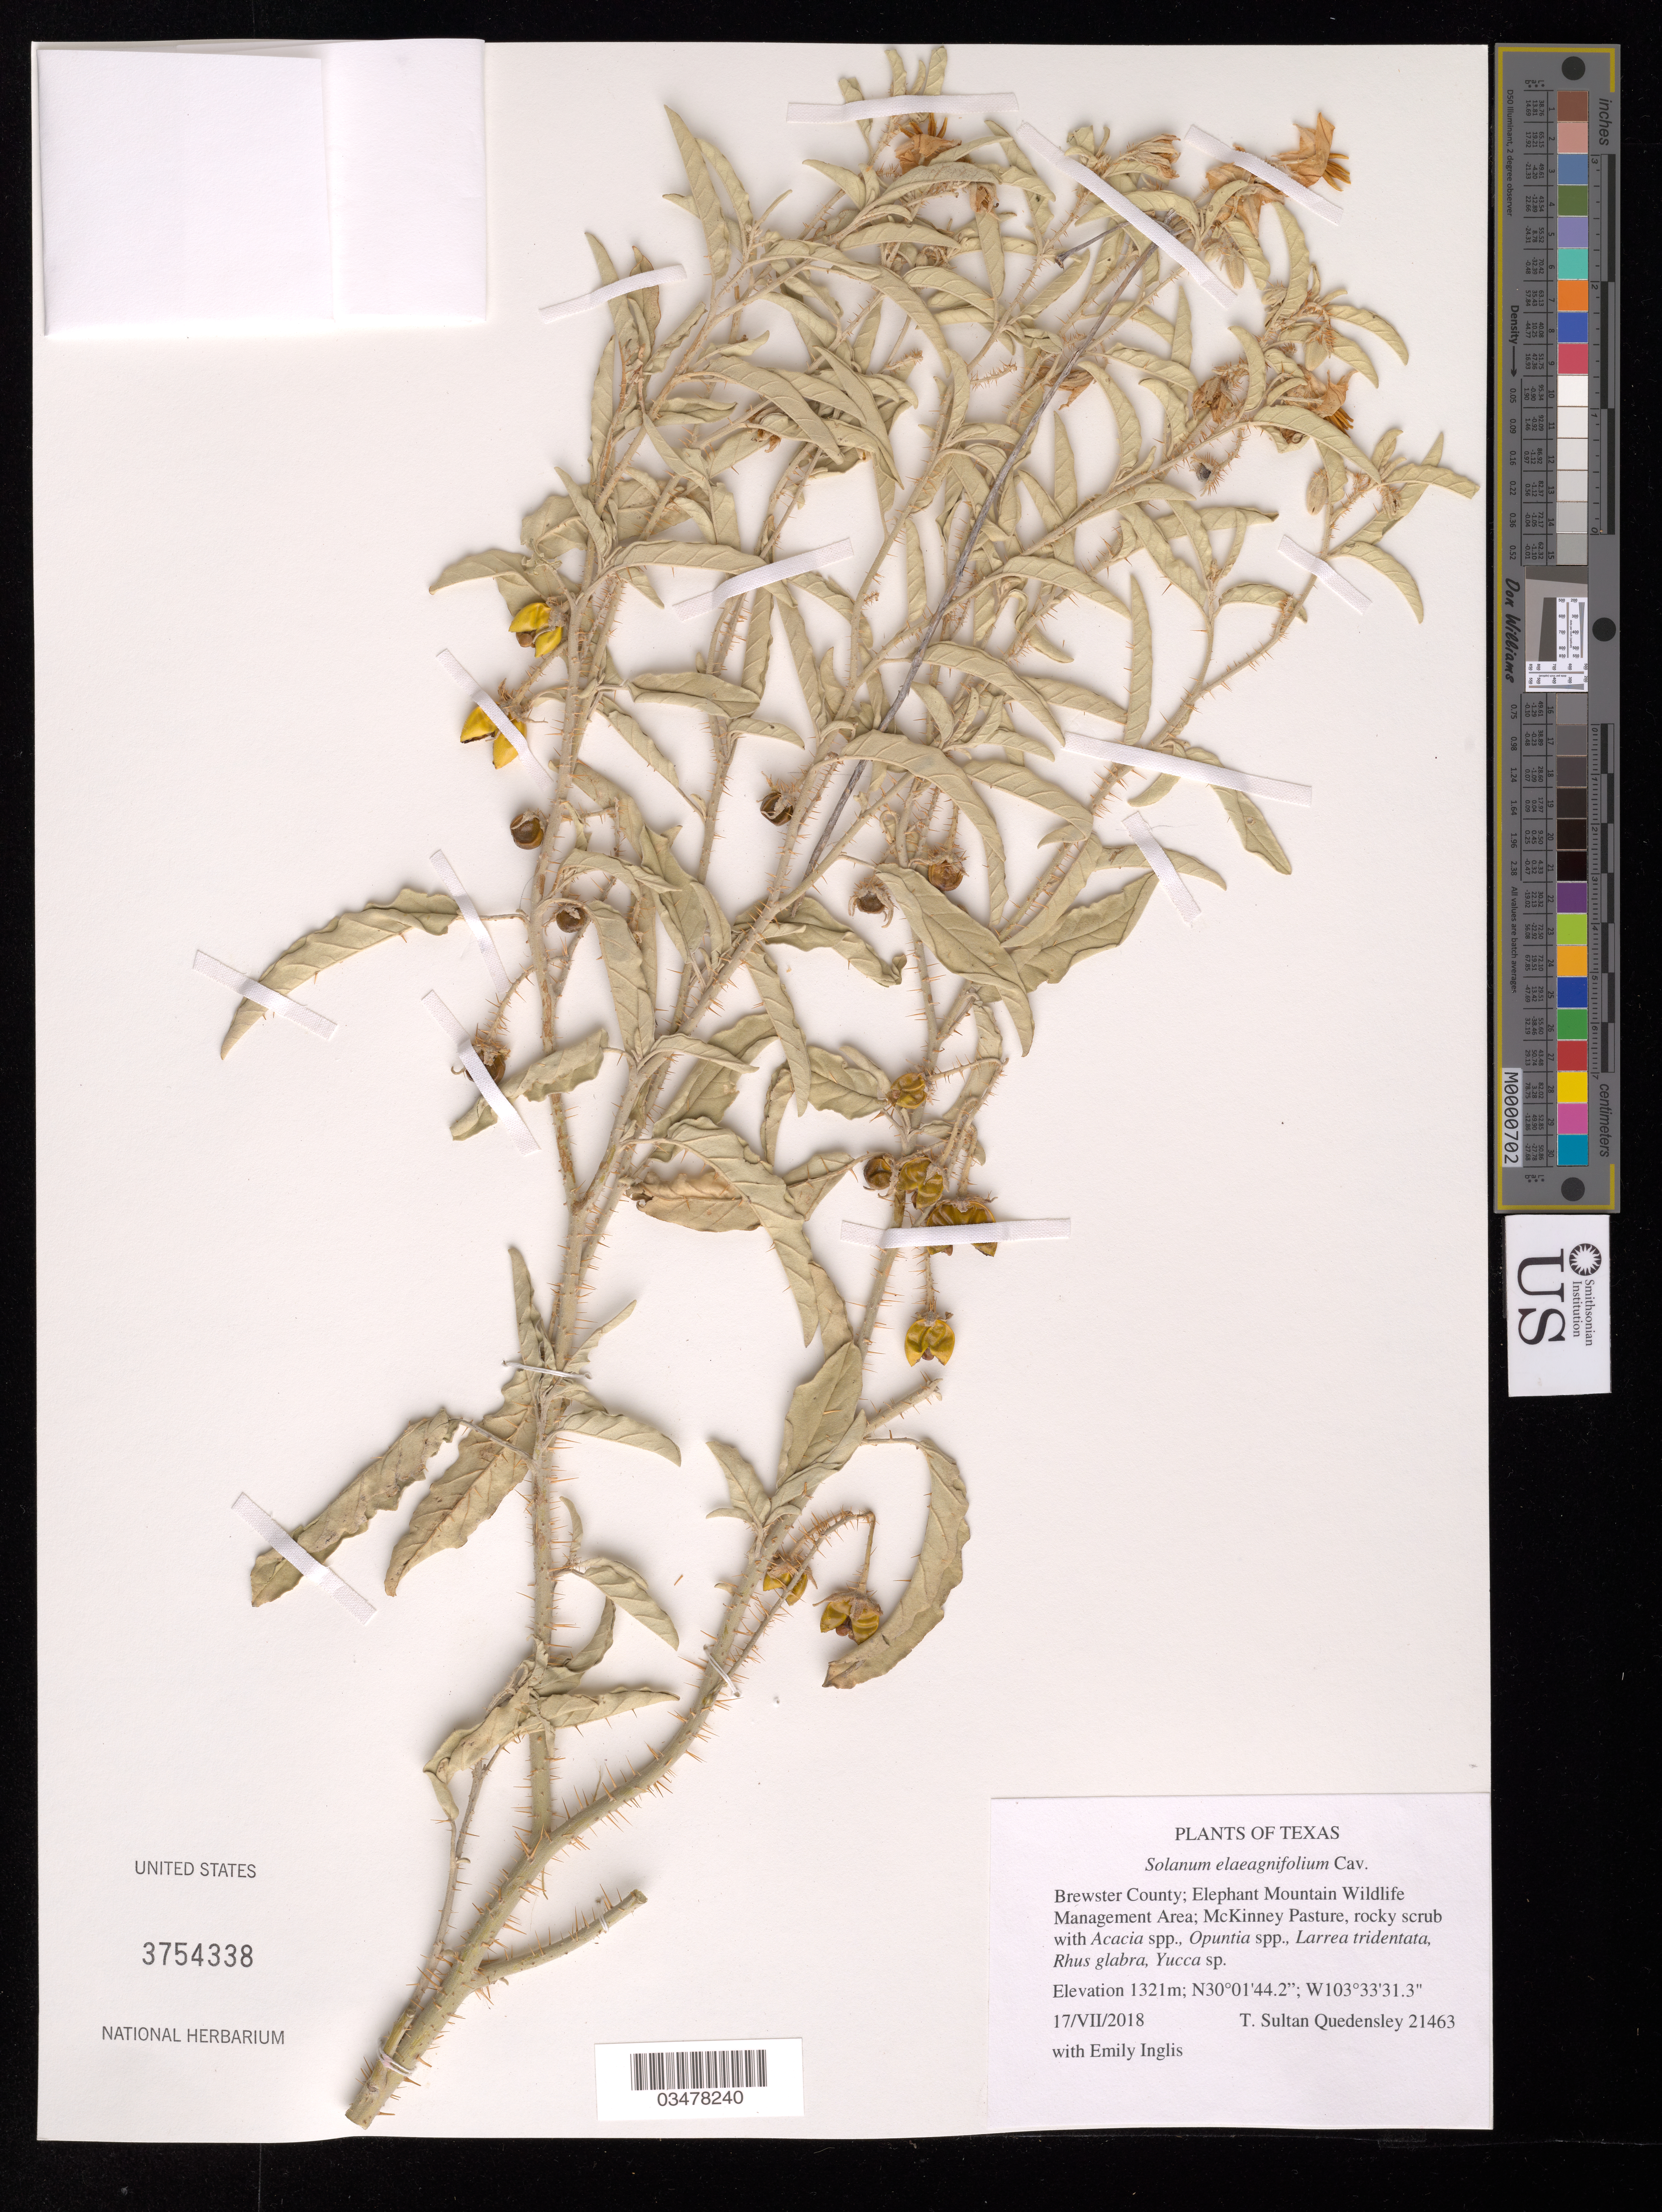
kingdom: Plantae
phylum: Tracheophyta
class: Magnoliopsida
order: Solanales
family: Solanaceae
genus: Solanum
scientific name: Solanum elaeagnifolium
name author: Cav.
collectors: T. S. Quedensley & E. Inglis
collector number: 21463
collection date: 2018-07-17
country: United States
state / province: Texas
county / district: Brewster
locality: Elephant Mountain Wildlife Management Area. McKinney Pasture.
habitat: Rocky shrub. With Acacia sp., Opuntia sp., Larrea tridentata, Rhus glabra, Yucca sp.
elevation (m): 1321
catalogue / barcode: US 3754338